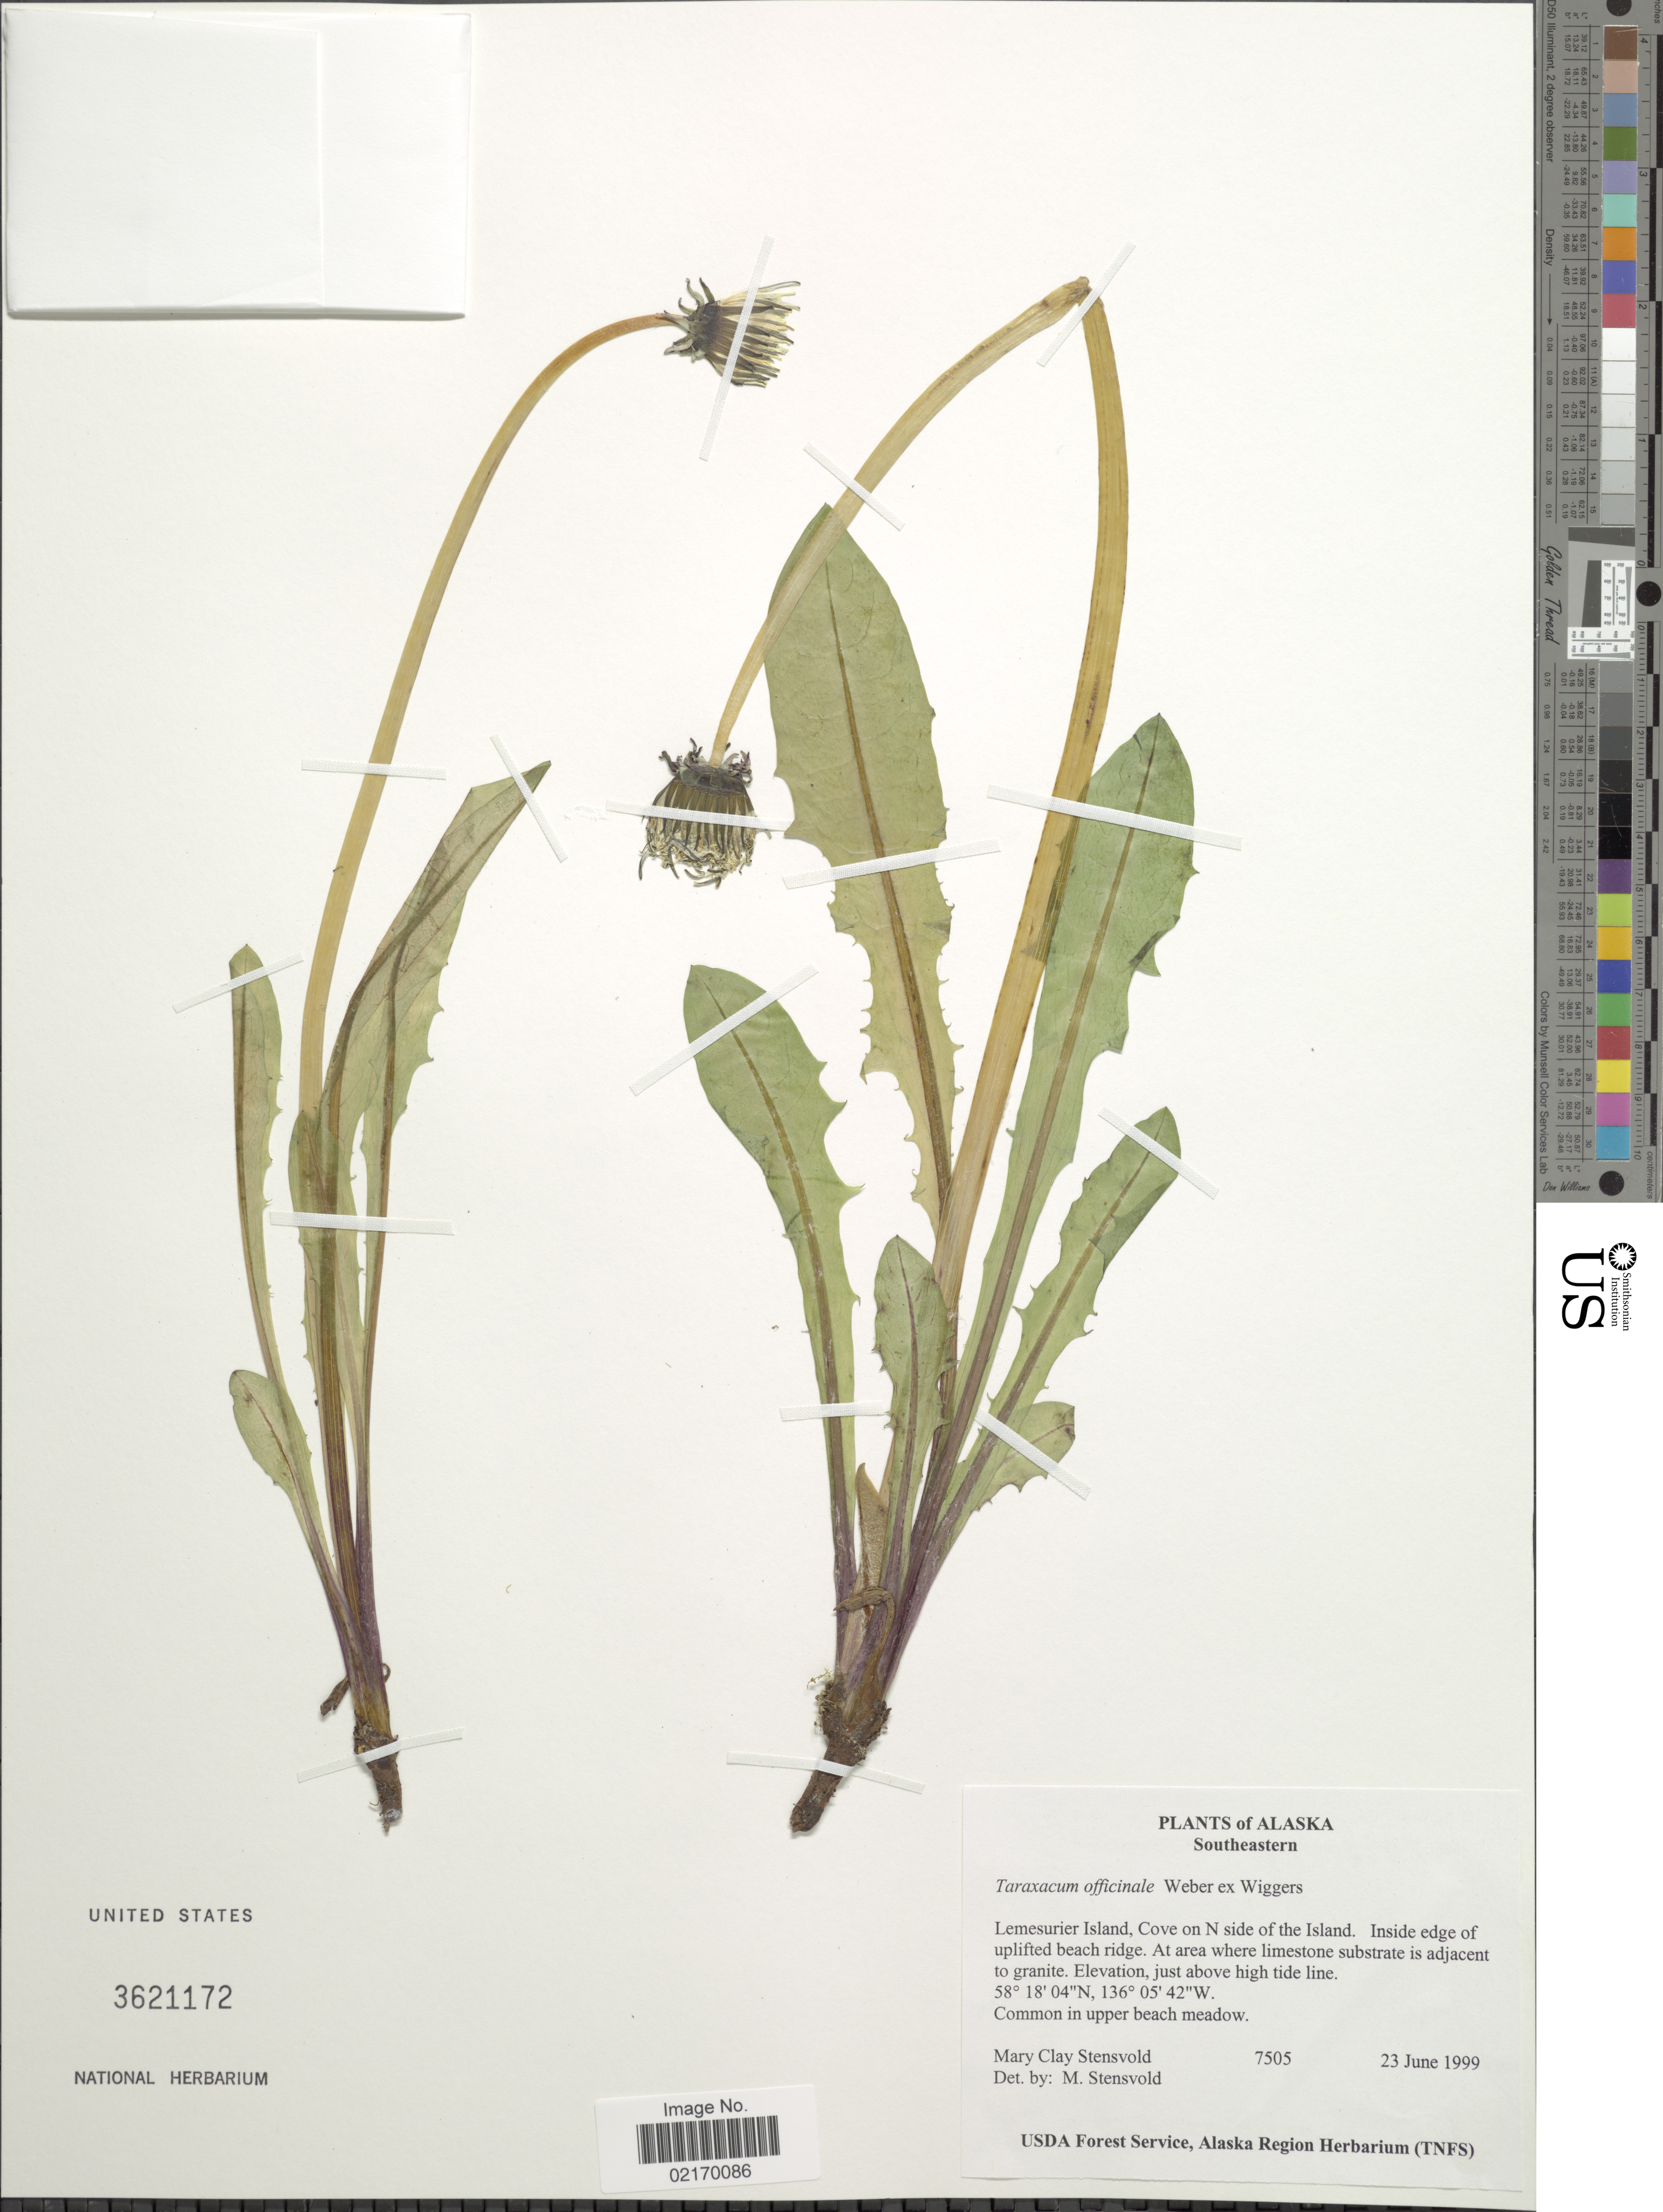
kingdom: Plantae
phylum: Tracheophyta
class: Magnoliopsida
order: Asterales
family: Asteraceae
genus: Taraxacum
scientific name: Taraxacum officinale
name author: G.H. Weber ex F.H. Wigg.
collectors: M. Stensvold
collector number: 7505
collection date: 1999-06-23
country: United States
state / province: Alaska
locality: Southeastern, Lemesurier Island, cove on N side of Island, inside edge of uplifted beach ridge, at area where limestone substrate is adjacent to granite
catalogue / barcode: US 3621172